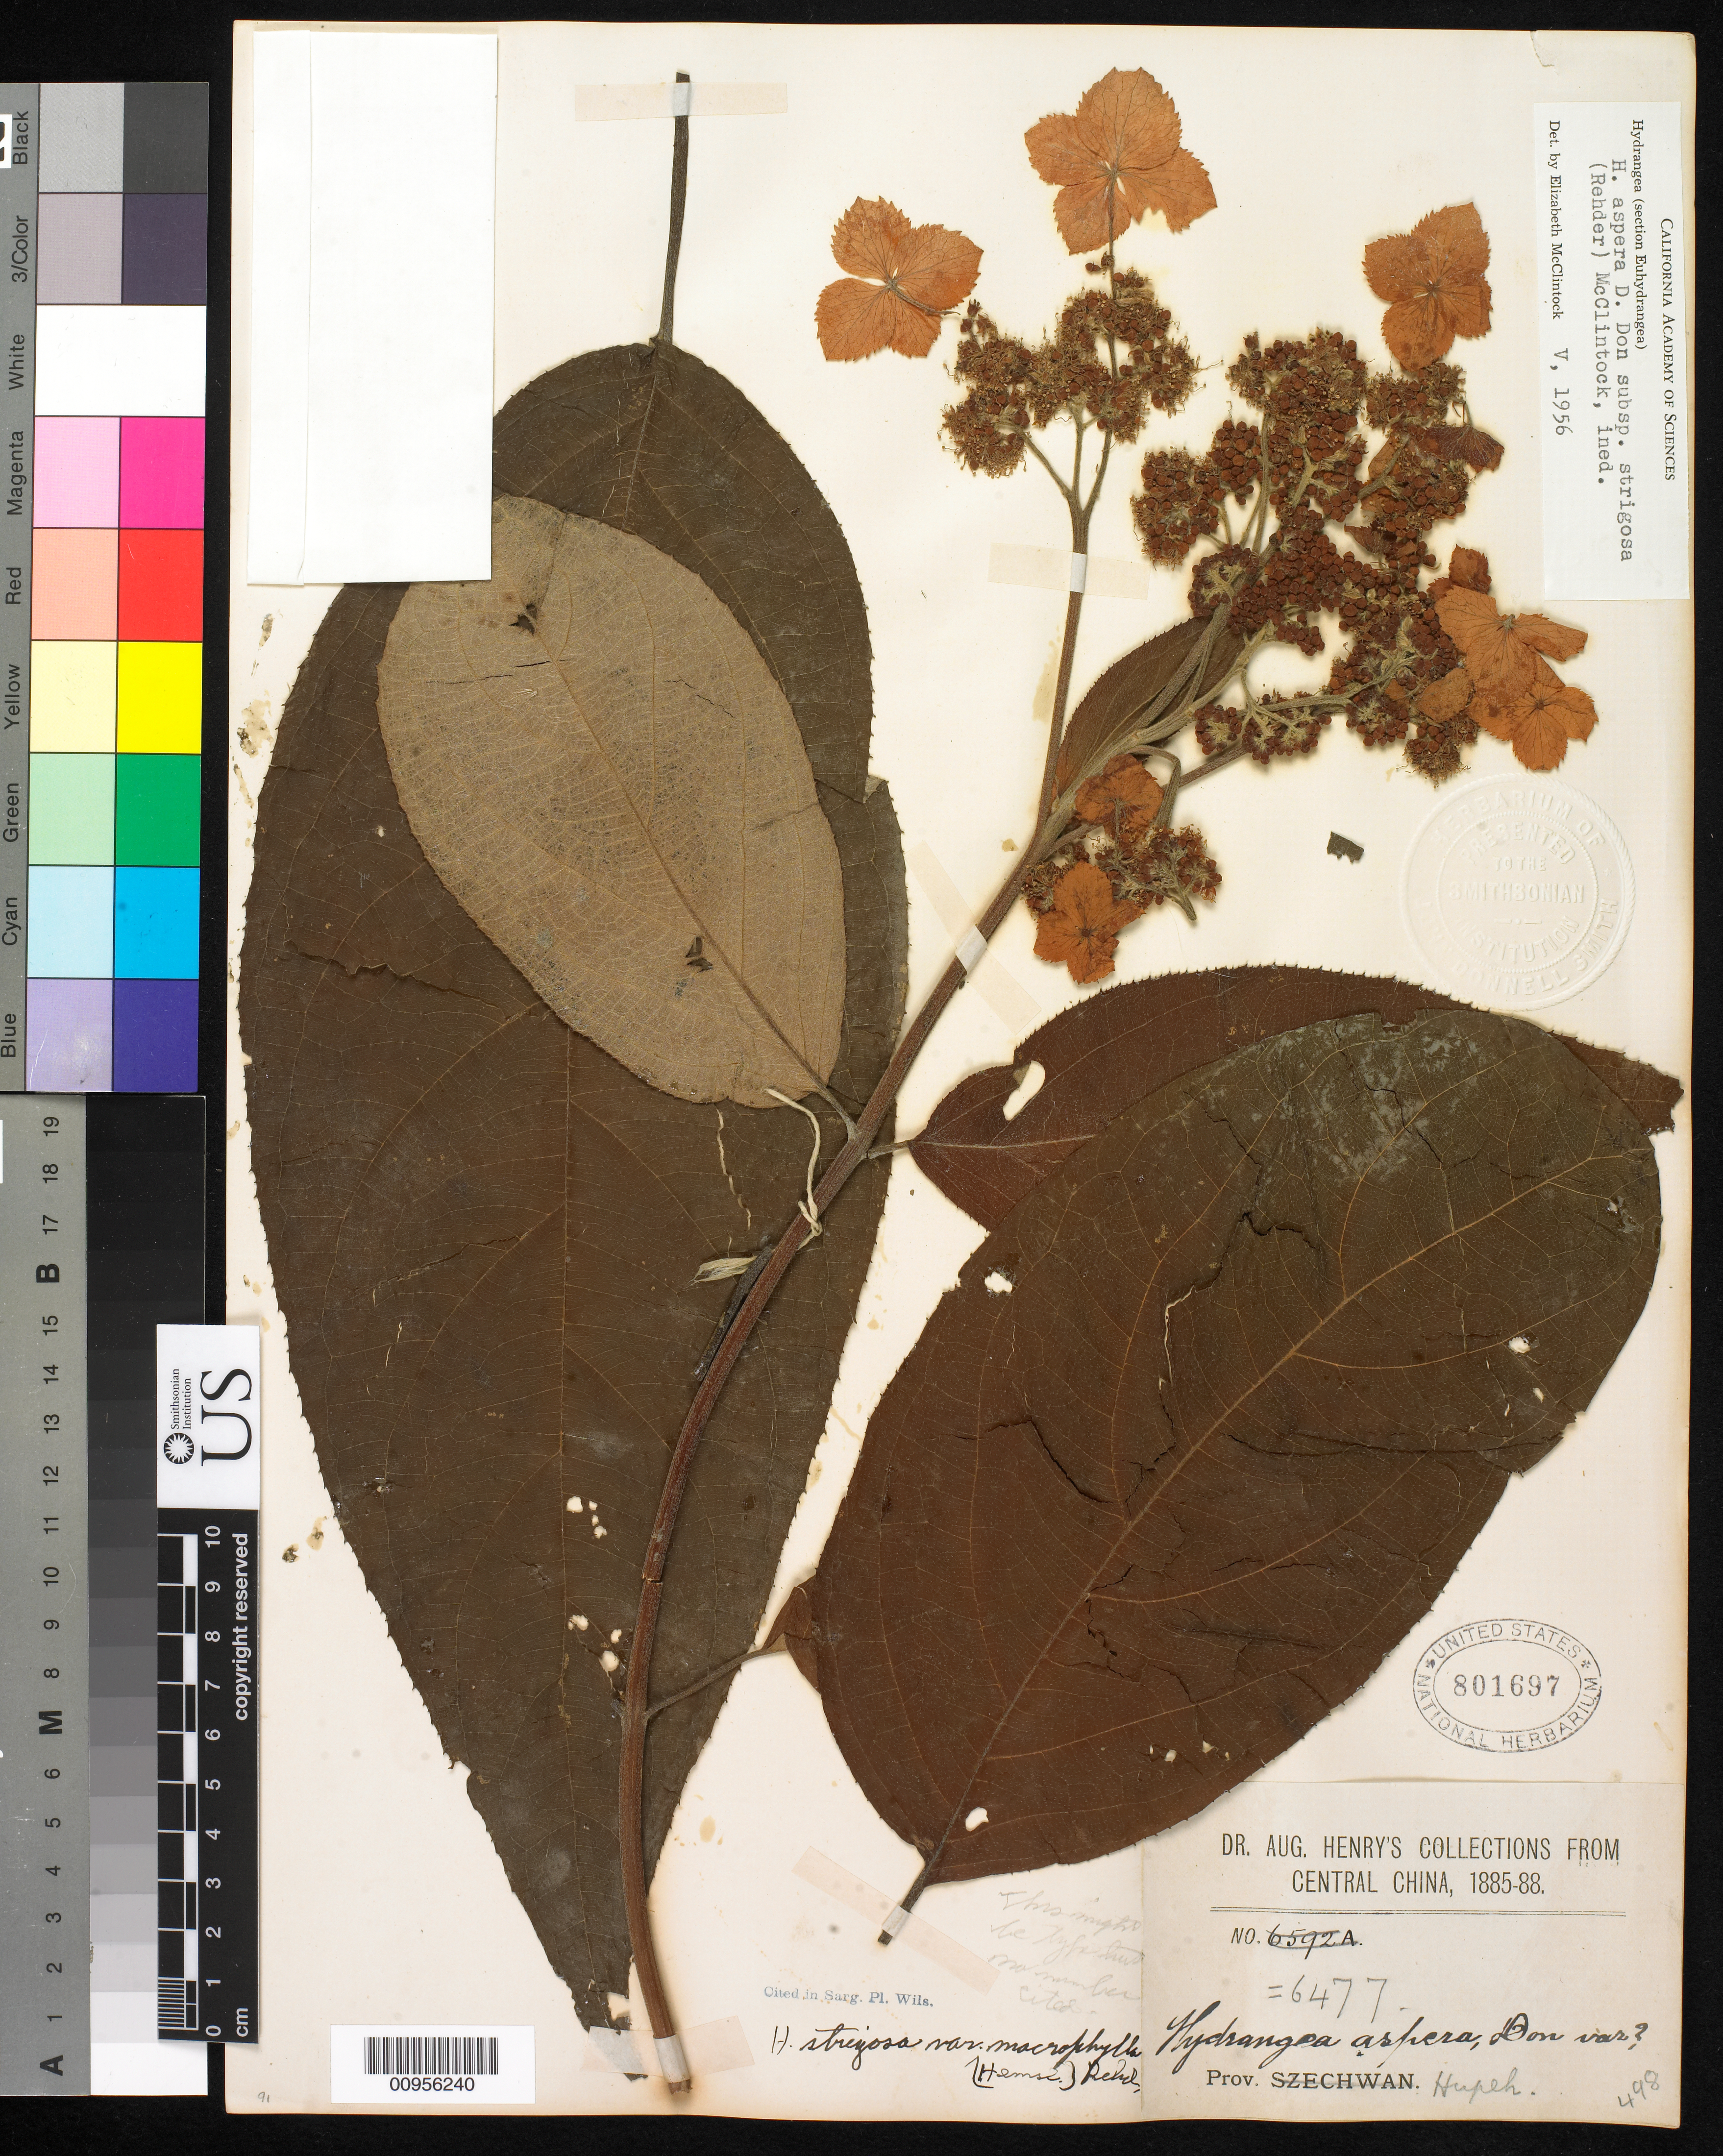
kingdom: Plantae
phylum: Tracheophyta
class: Magnoliopsida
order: Cornales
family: Hydrangeaceae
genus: Hydrangea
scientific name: Hydrangea aspera var. macrophylla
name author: Hemsl.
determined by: McClintock, E. M.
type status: Possible Type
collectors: A. Henry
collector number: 6477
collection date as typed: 1885 to -- --- 1888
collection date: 1885/1888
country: China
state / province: Hubei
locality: Hupeh. [Protologue, "Hupeh: Nanto and mountains to the northward"]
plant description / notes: No collector number cited in protologue.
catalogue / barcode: US 801697